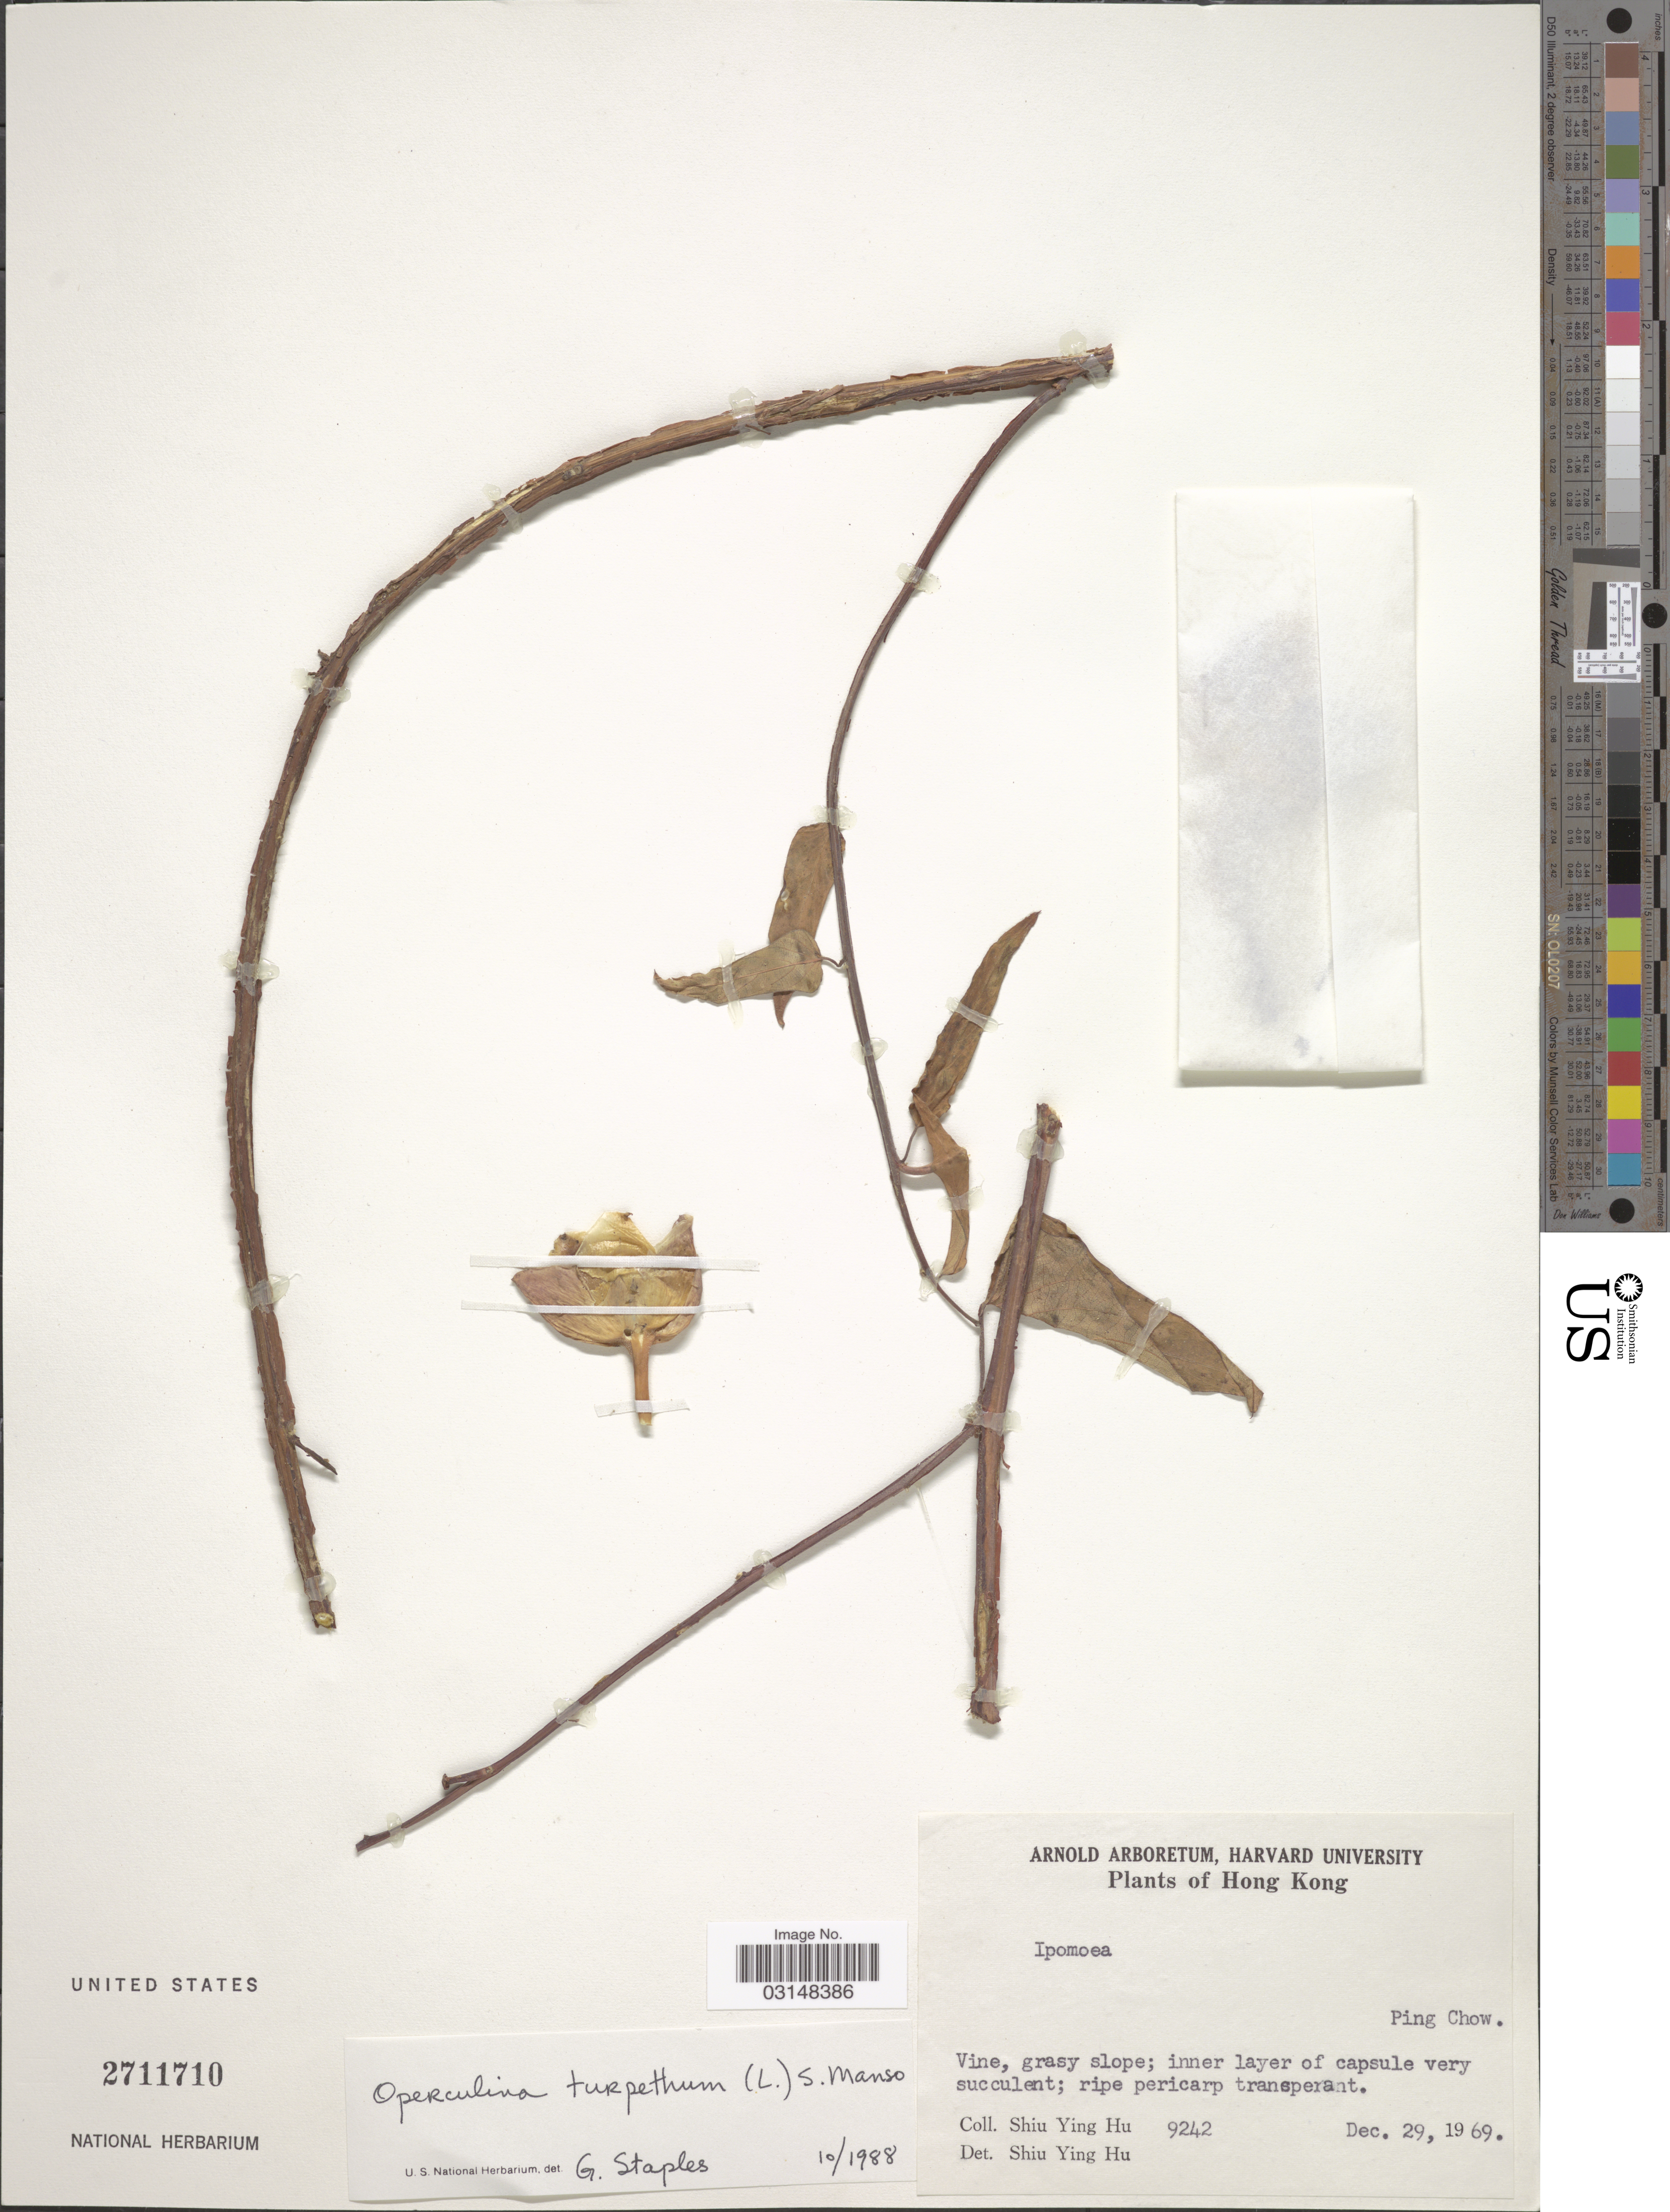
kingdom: Plantae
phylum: Tracheophyta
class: Magnoliopsida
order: Solanales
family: Convolvulaceae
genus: Operculina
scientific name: Operculina turpethum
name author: (L.) Silva Manso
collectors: S. Y. Hu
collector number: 9242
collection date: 1969-12-29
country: China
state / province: Hong Kong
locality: Ping Chow.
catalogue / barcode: US 2711710